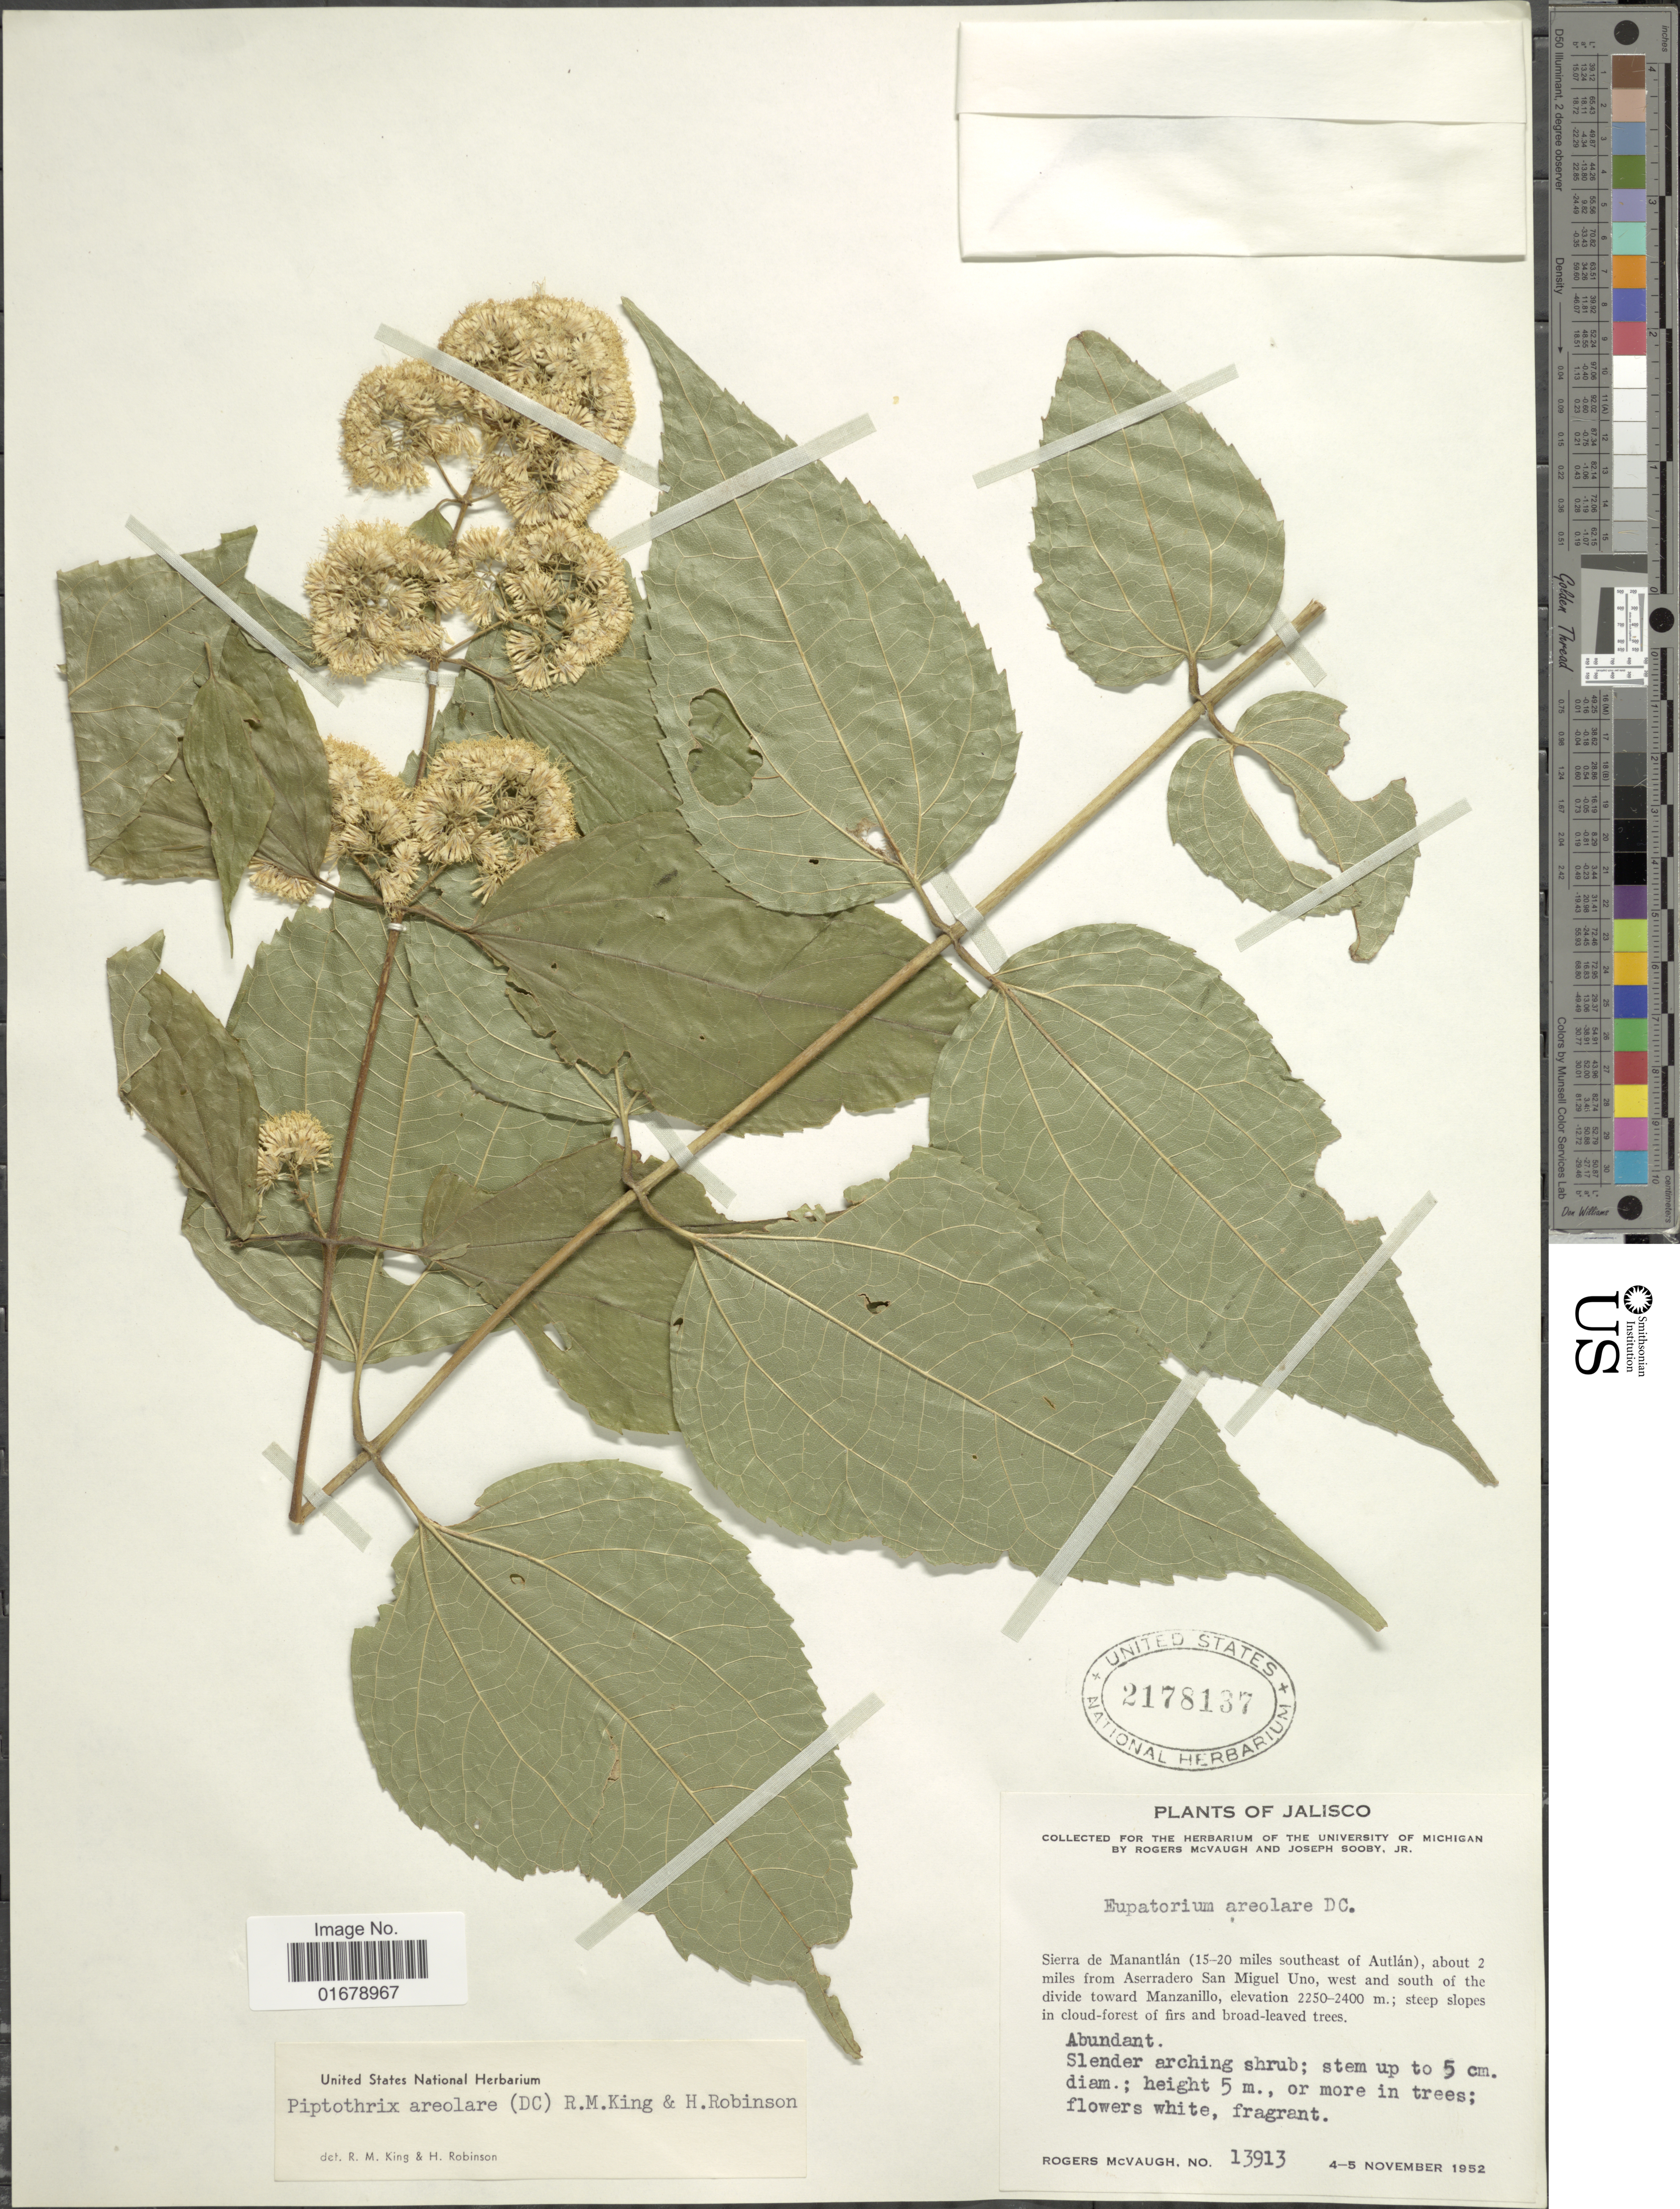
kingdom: Plantae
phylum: Tracheophyta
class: Magnoliopsida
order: Asterales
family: Asteraceae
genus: Piptothrix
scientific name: Piptothrix areolaris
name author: (DC.) R.M. King & H. Rob.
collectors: R. McVaugh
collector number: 13913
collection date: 1952-11-04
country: Mexico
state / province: Jalisco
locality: Jalisco. Sierra de Manantlan (15-20 miles southeast of Autlan), about 2 miles from Aserradero San Miguel Uno, west and south of the divide toward Manzanillo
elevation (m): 2250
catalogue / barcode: US 2178137